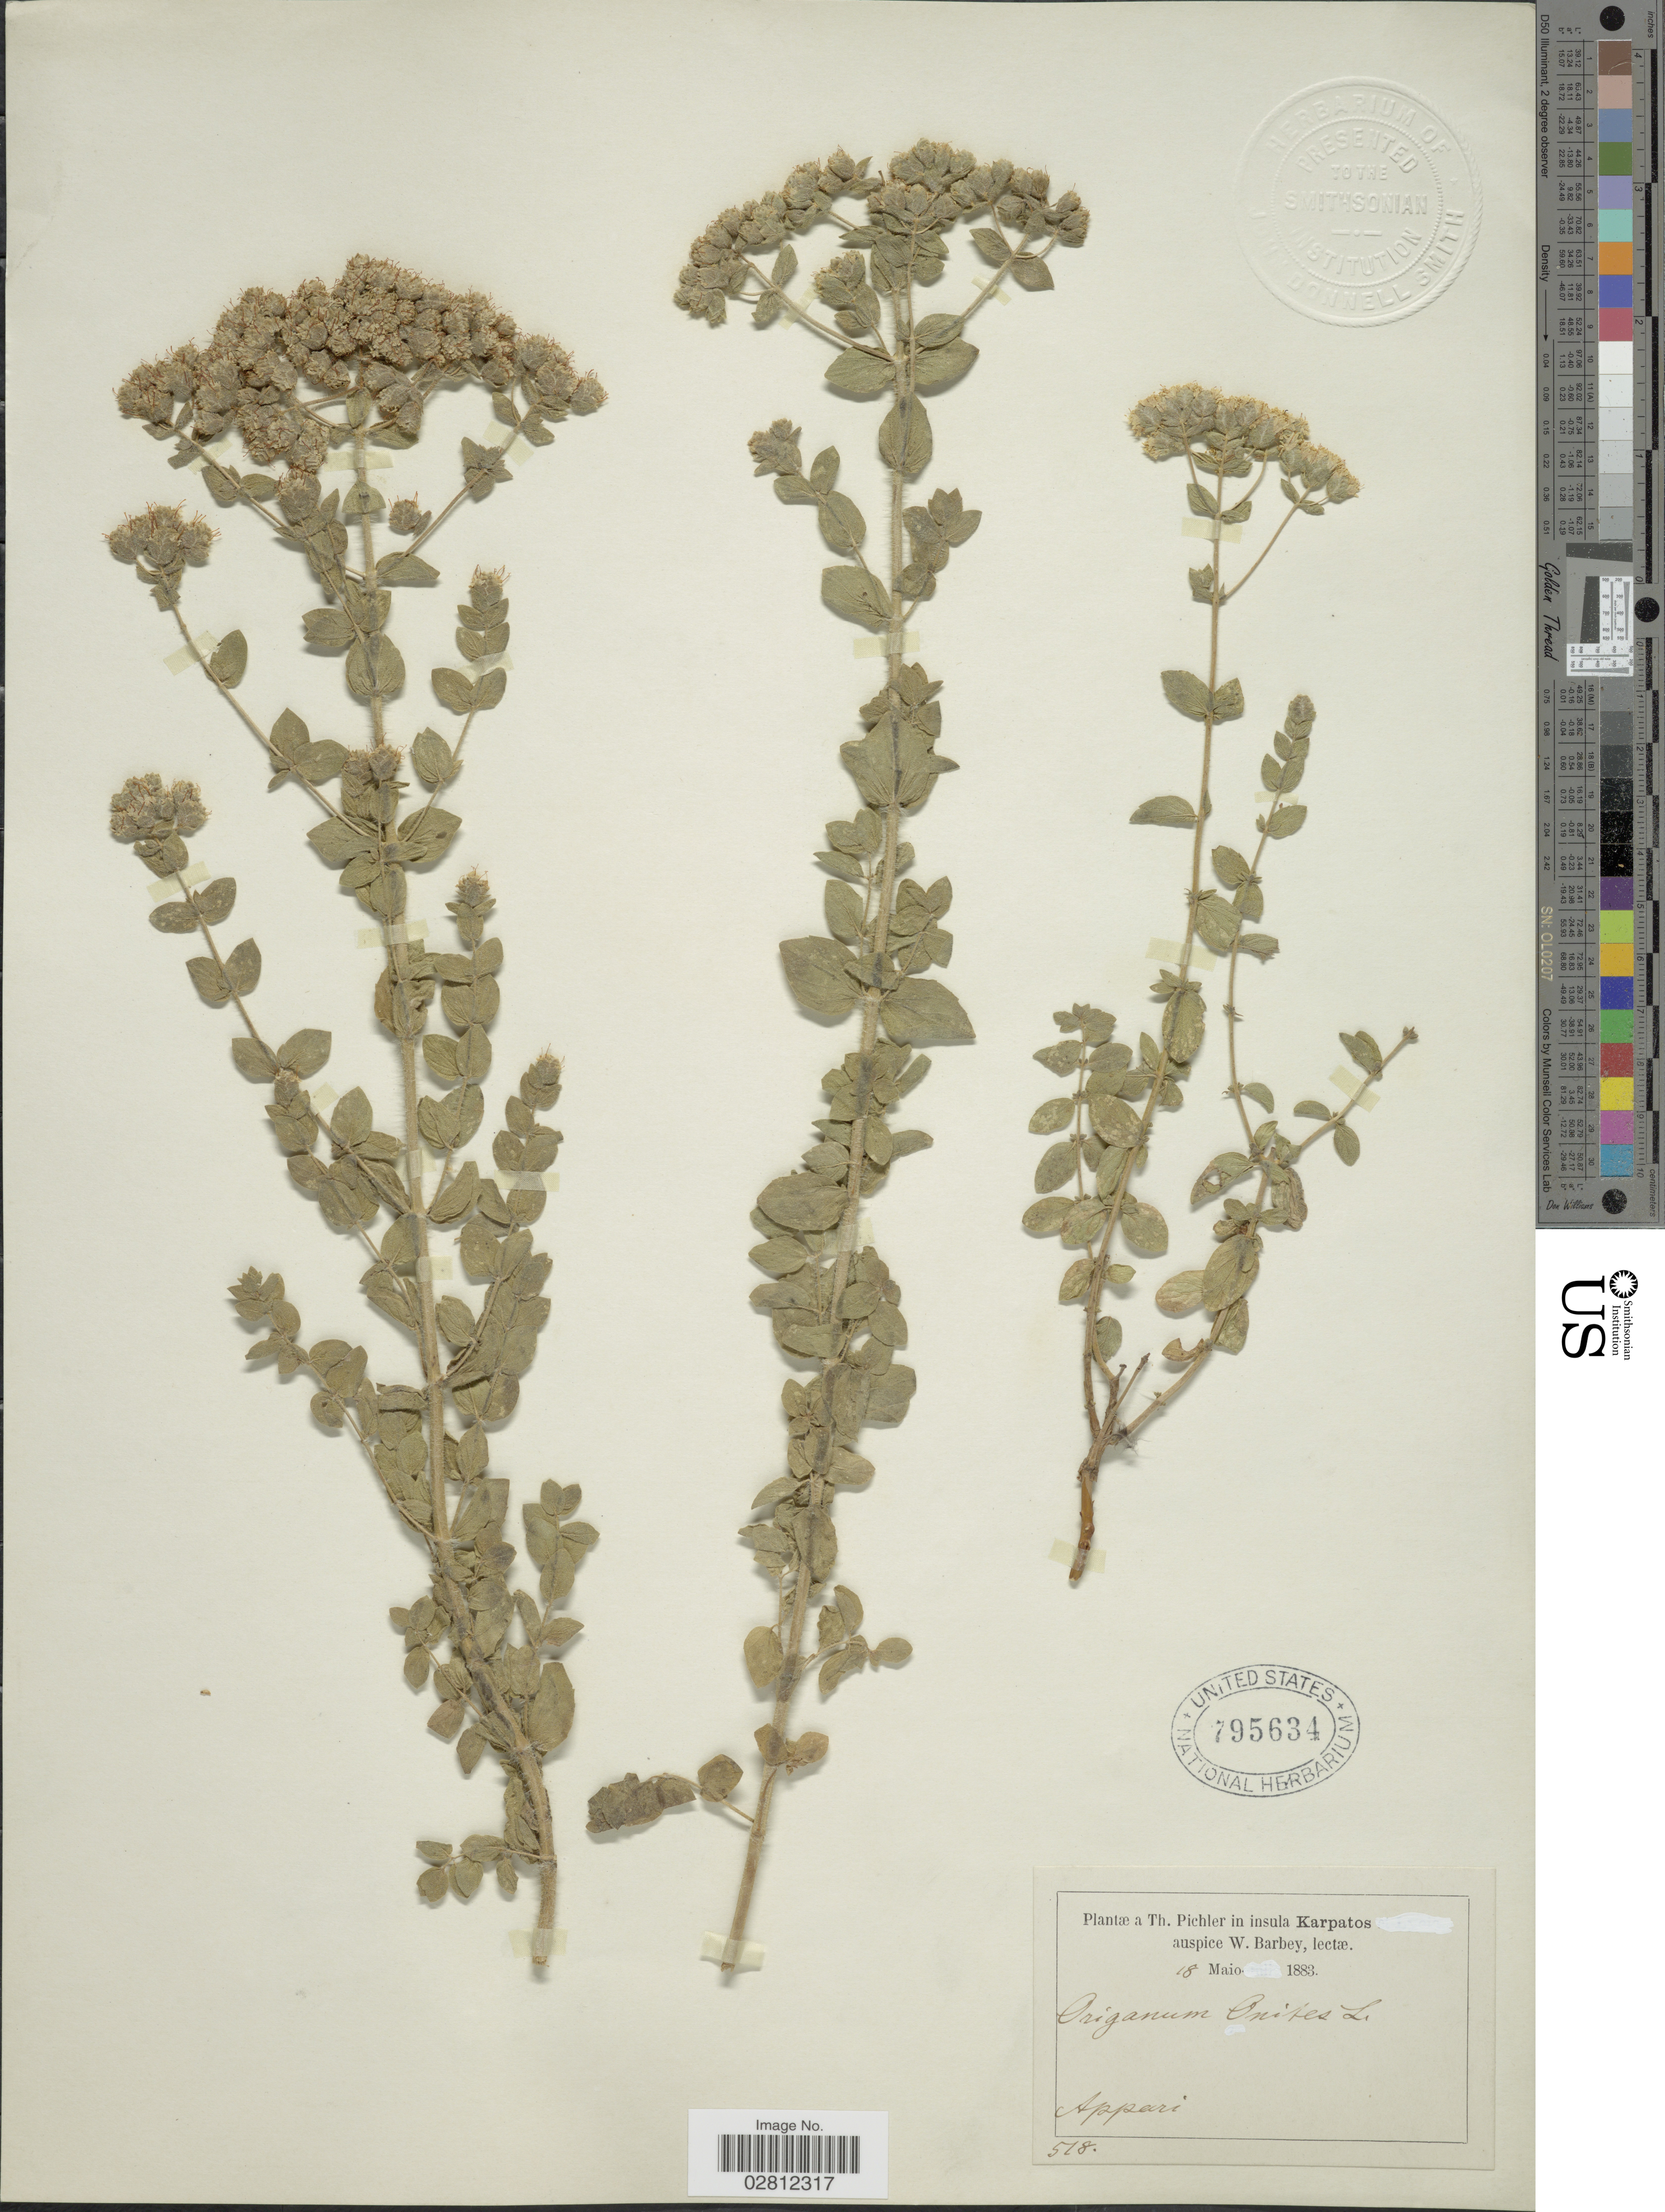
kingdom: Plantae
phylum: Tracheophyta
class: Magnoliopsida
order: Lamiales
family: Lamiaceae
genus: Origanum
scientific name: Origanum onites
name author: L.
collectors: W. Barbey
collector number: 518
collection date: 1883-05-18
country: Greece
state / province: South Aegean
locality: In insula Karpatos, Appari.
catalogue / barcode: US 795634